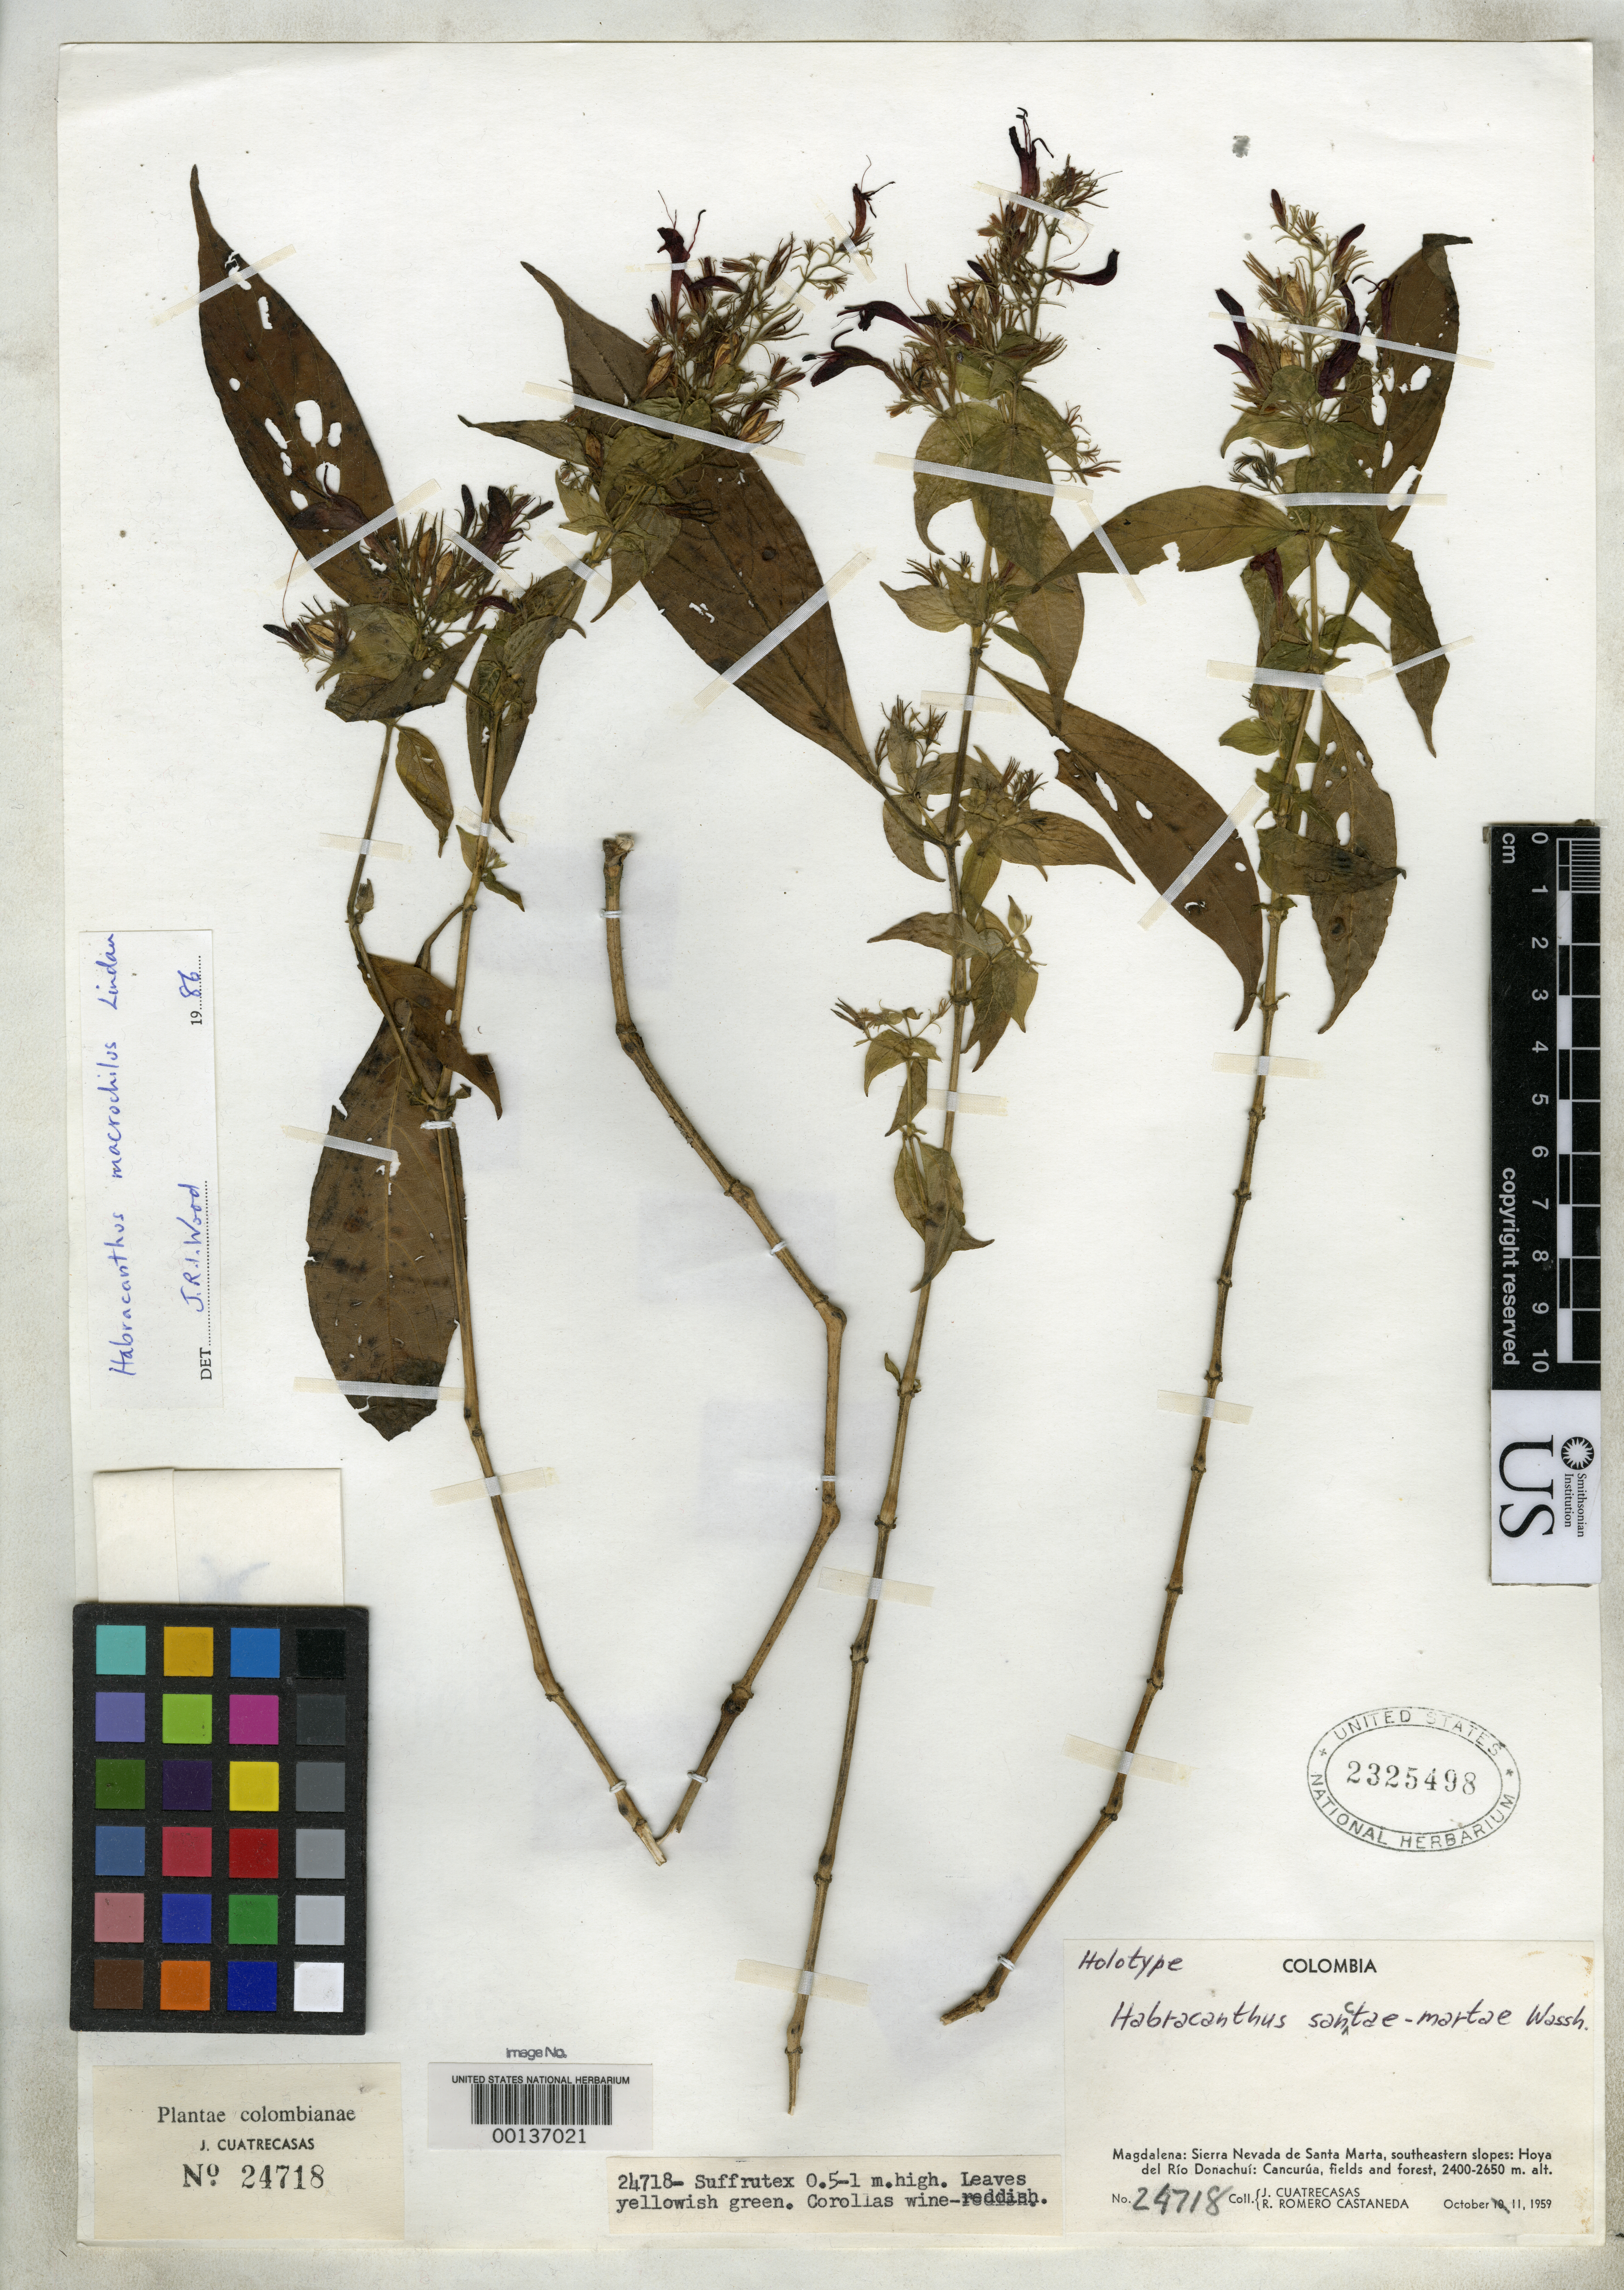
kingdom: Plantae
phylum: Tracheophyta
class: Magnoliopsida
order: Lamiales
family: Acanthaceae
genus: Habracanthus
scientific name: Habracanthus sanctae-martae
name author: Wassh.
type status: Holotype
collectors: D. C. Wasshausen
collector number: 24718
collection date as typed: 11 Oct 1959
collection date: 1959-10-11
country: Colombia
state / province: Magdalena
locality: Hoya del Rio Donachi, Cancurua.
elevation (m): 2400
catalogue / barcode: US 2325498